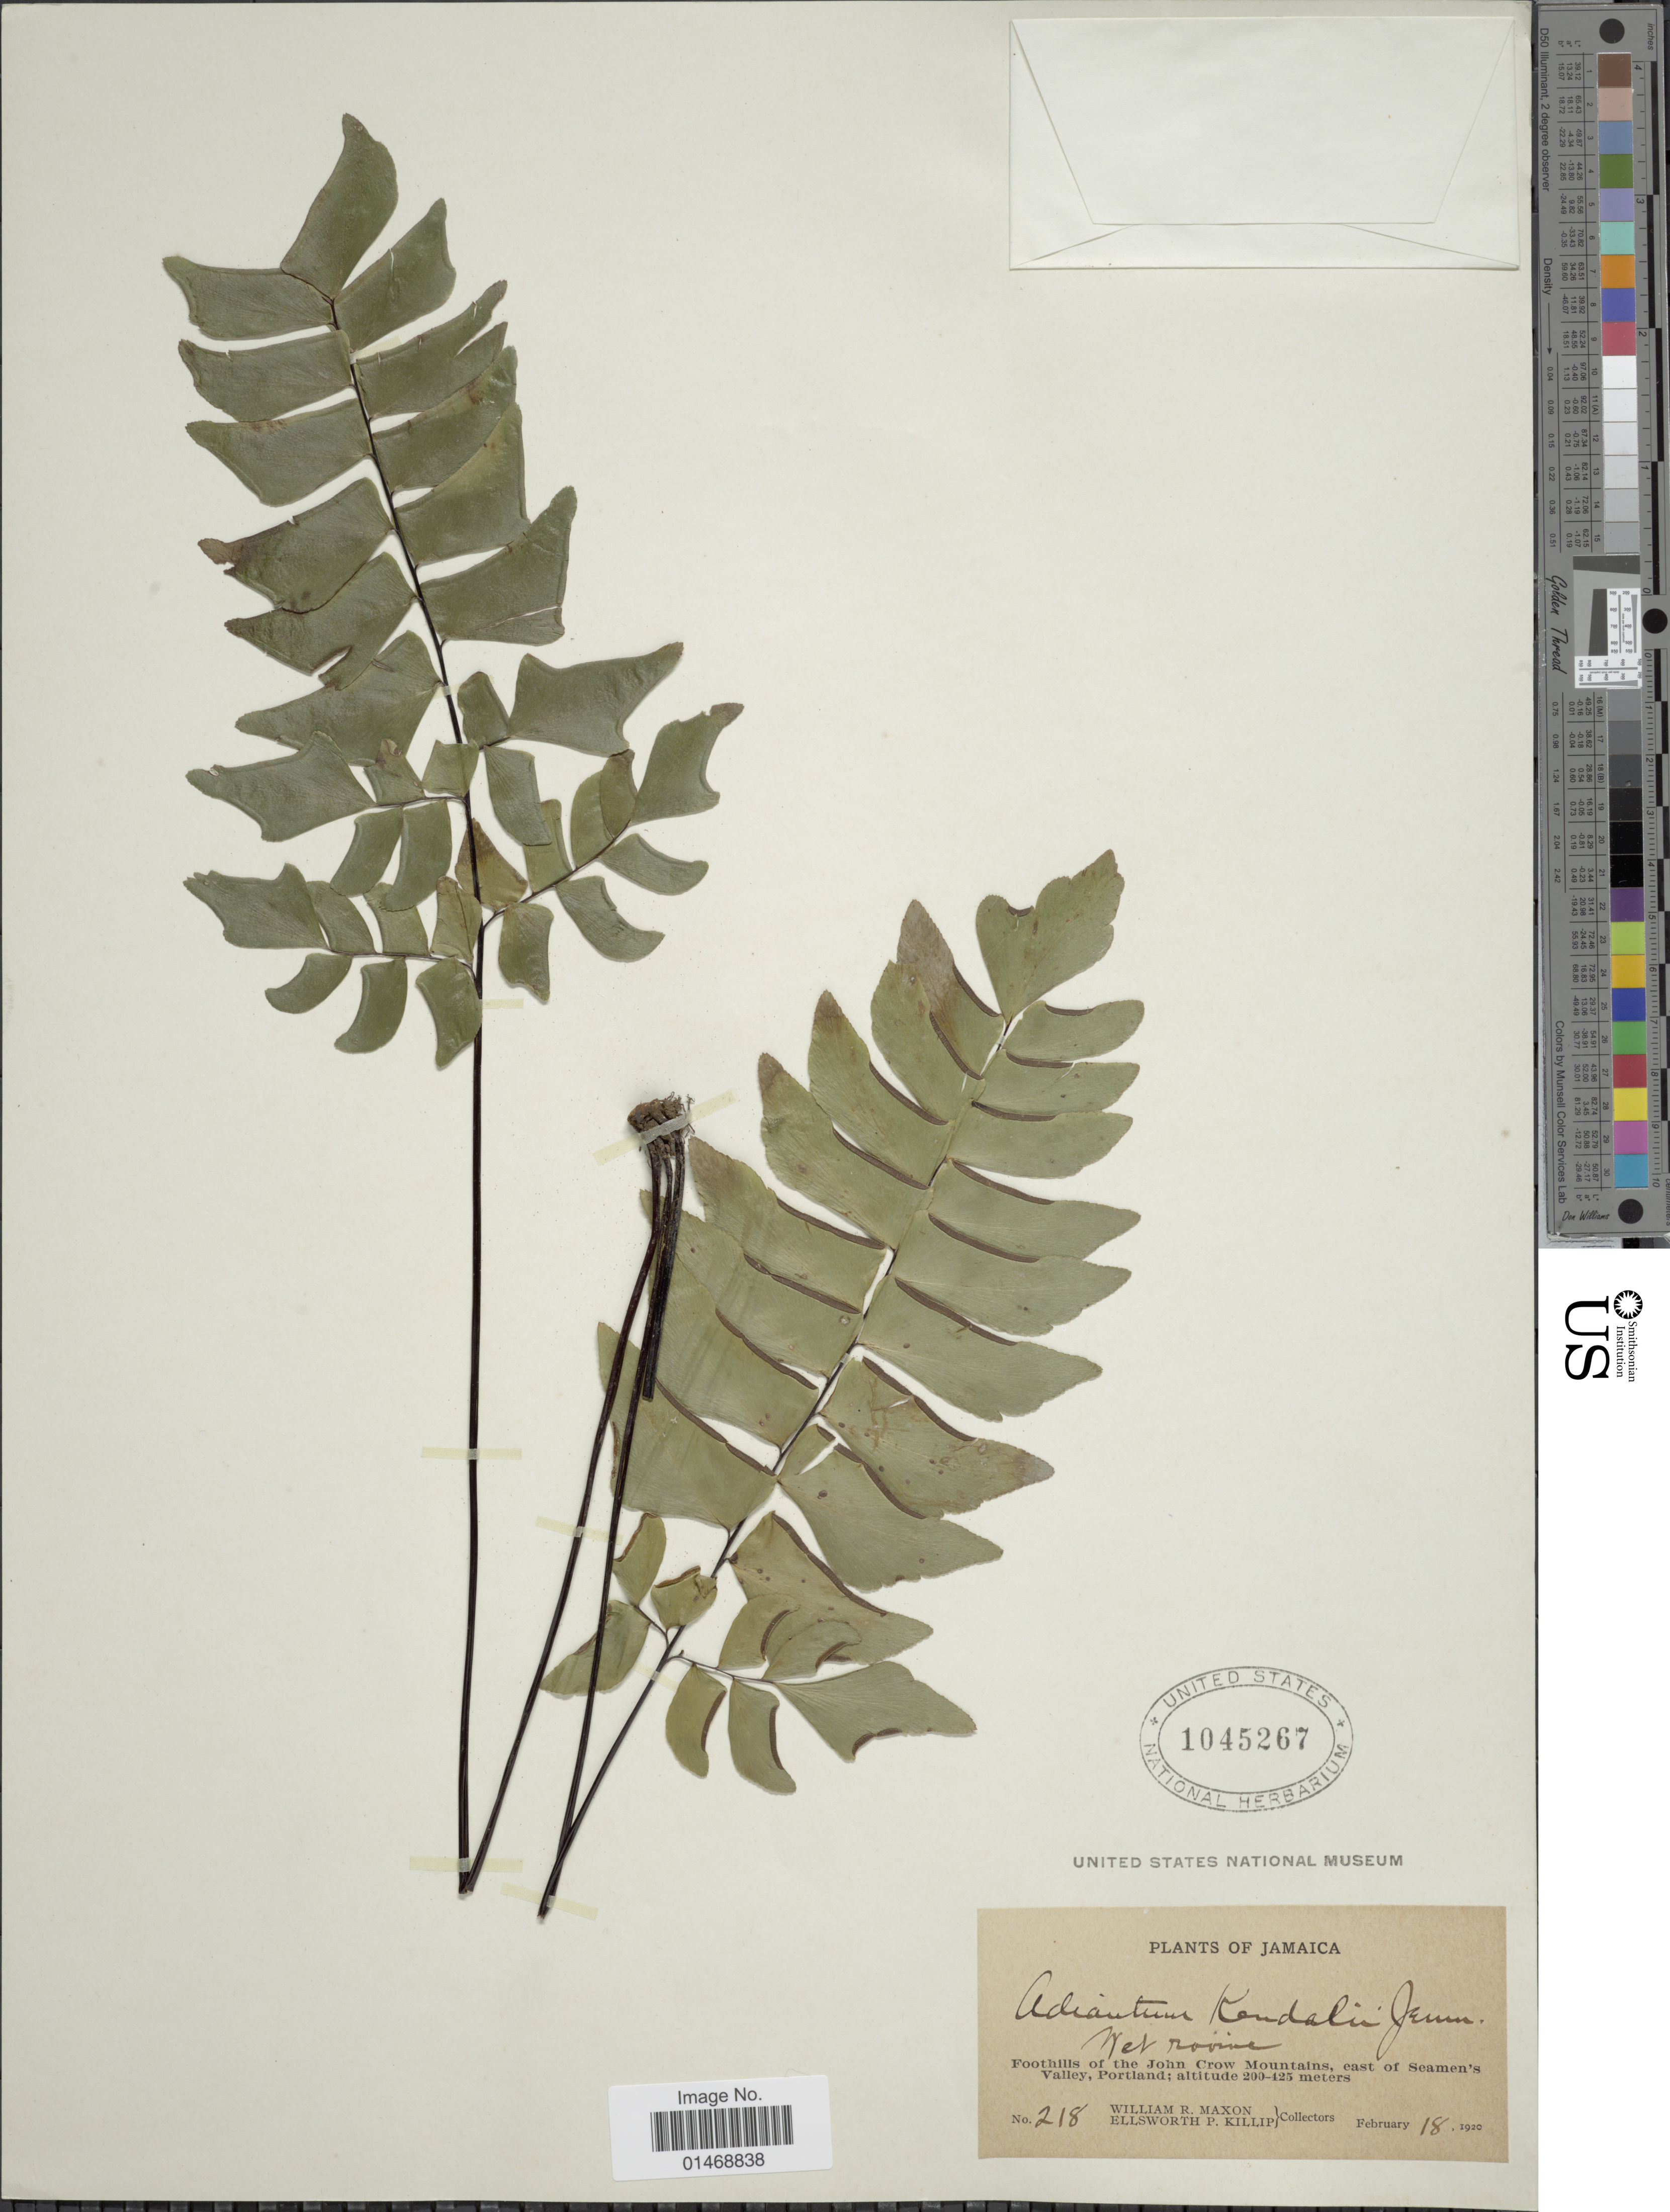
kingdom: Plantae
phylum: Tracheophyta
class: Polypodiopsida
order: Polypodiales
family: Pteridaceae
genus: Adiantum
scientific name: Adiantum kendalii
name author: Jenman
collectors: W. R. Maxon & E. P. Killip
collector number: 218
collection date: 1920-02-18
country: Jamaica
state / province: Portland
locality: Foothills of the John Crow Mountains, east of Seamen's Valley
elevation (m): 200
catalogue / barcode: US 1045267